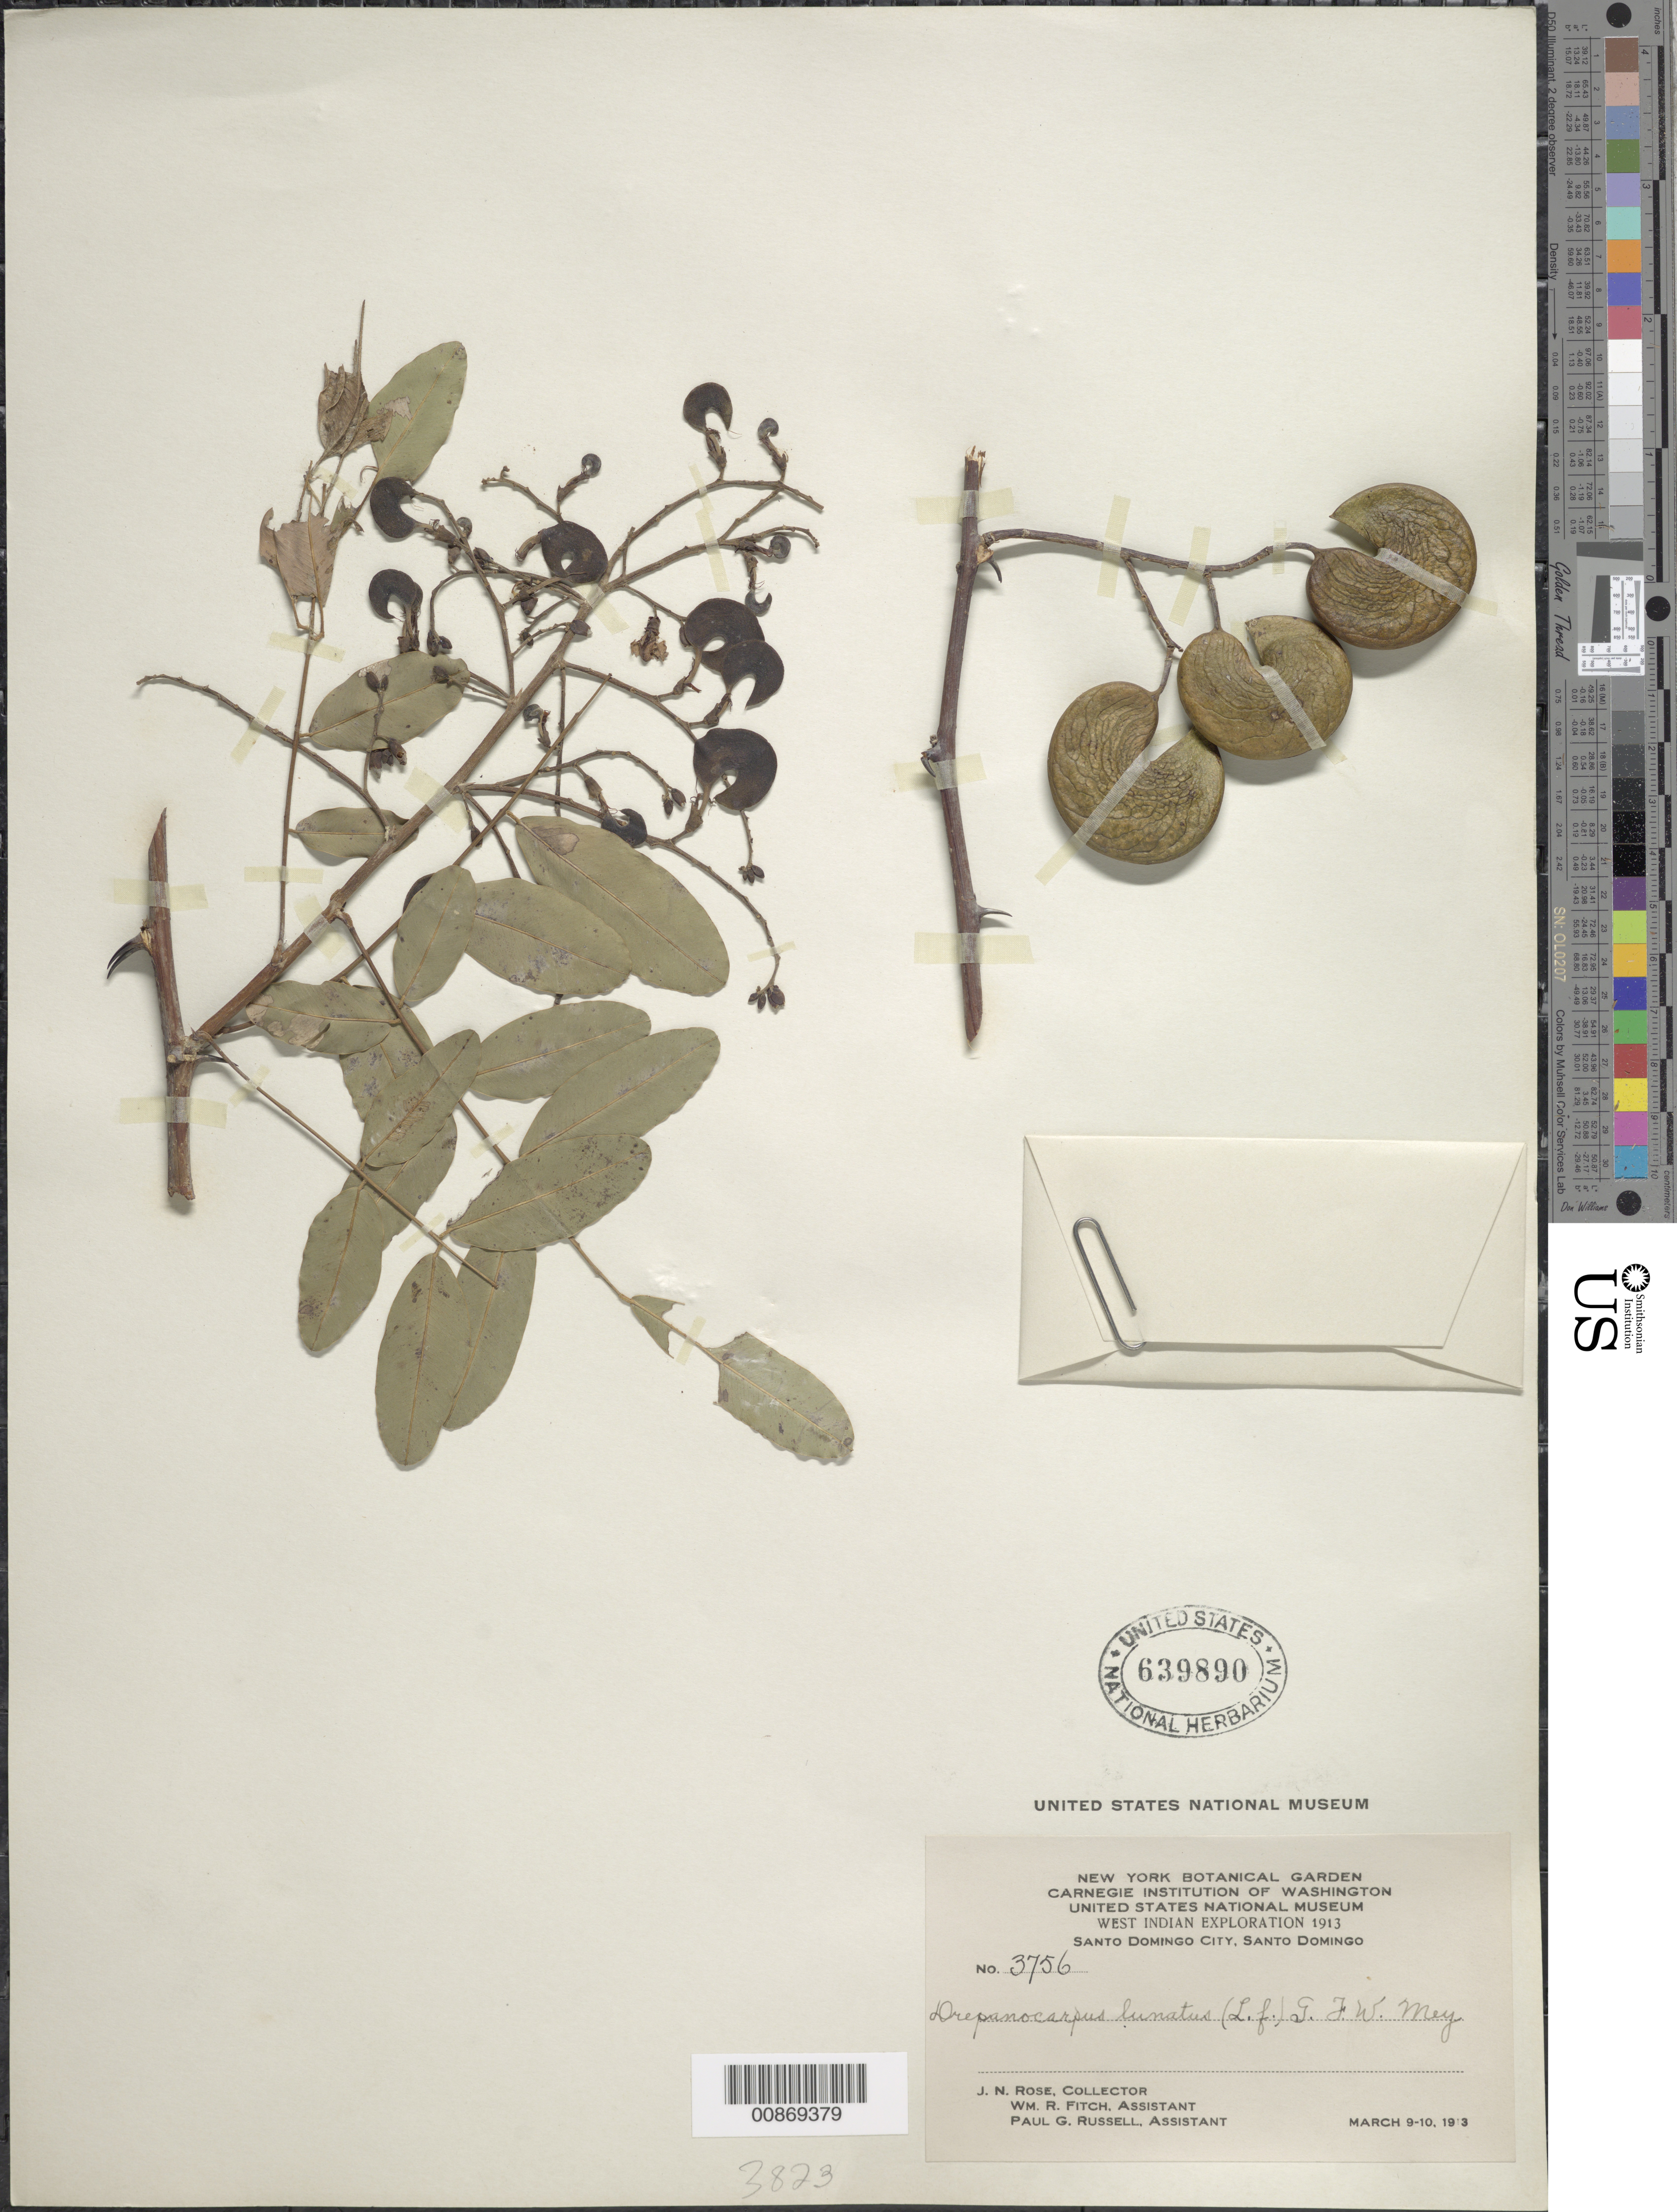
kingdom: Plantae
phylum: Tracheophyta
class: Magnoliopsida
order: Fabales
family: Fabaceae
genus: Machaerium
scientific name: Machaerium lunatum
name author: (L. f.) Ducke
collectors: J. N. Rose, W. R. Fitch & P. G. Russell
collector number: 3756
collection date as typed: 09 Mar 1913 to 10 Mar 1913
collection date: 1913-03-09/1913-03-10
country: Dominican Republic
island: Hispaniola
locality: Santo Domingo City, Santo Domingo.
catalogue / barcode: US 639890